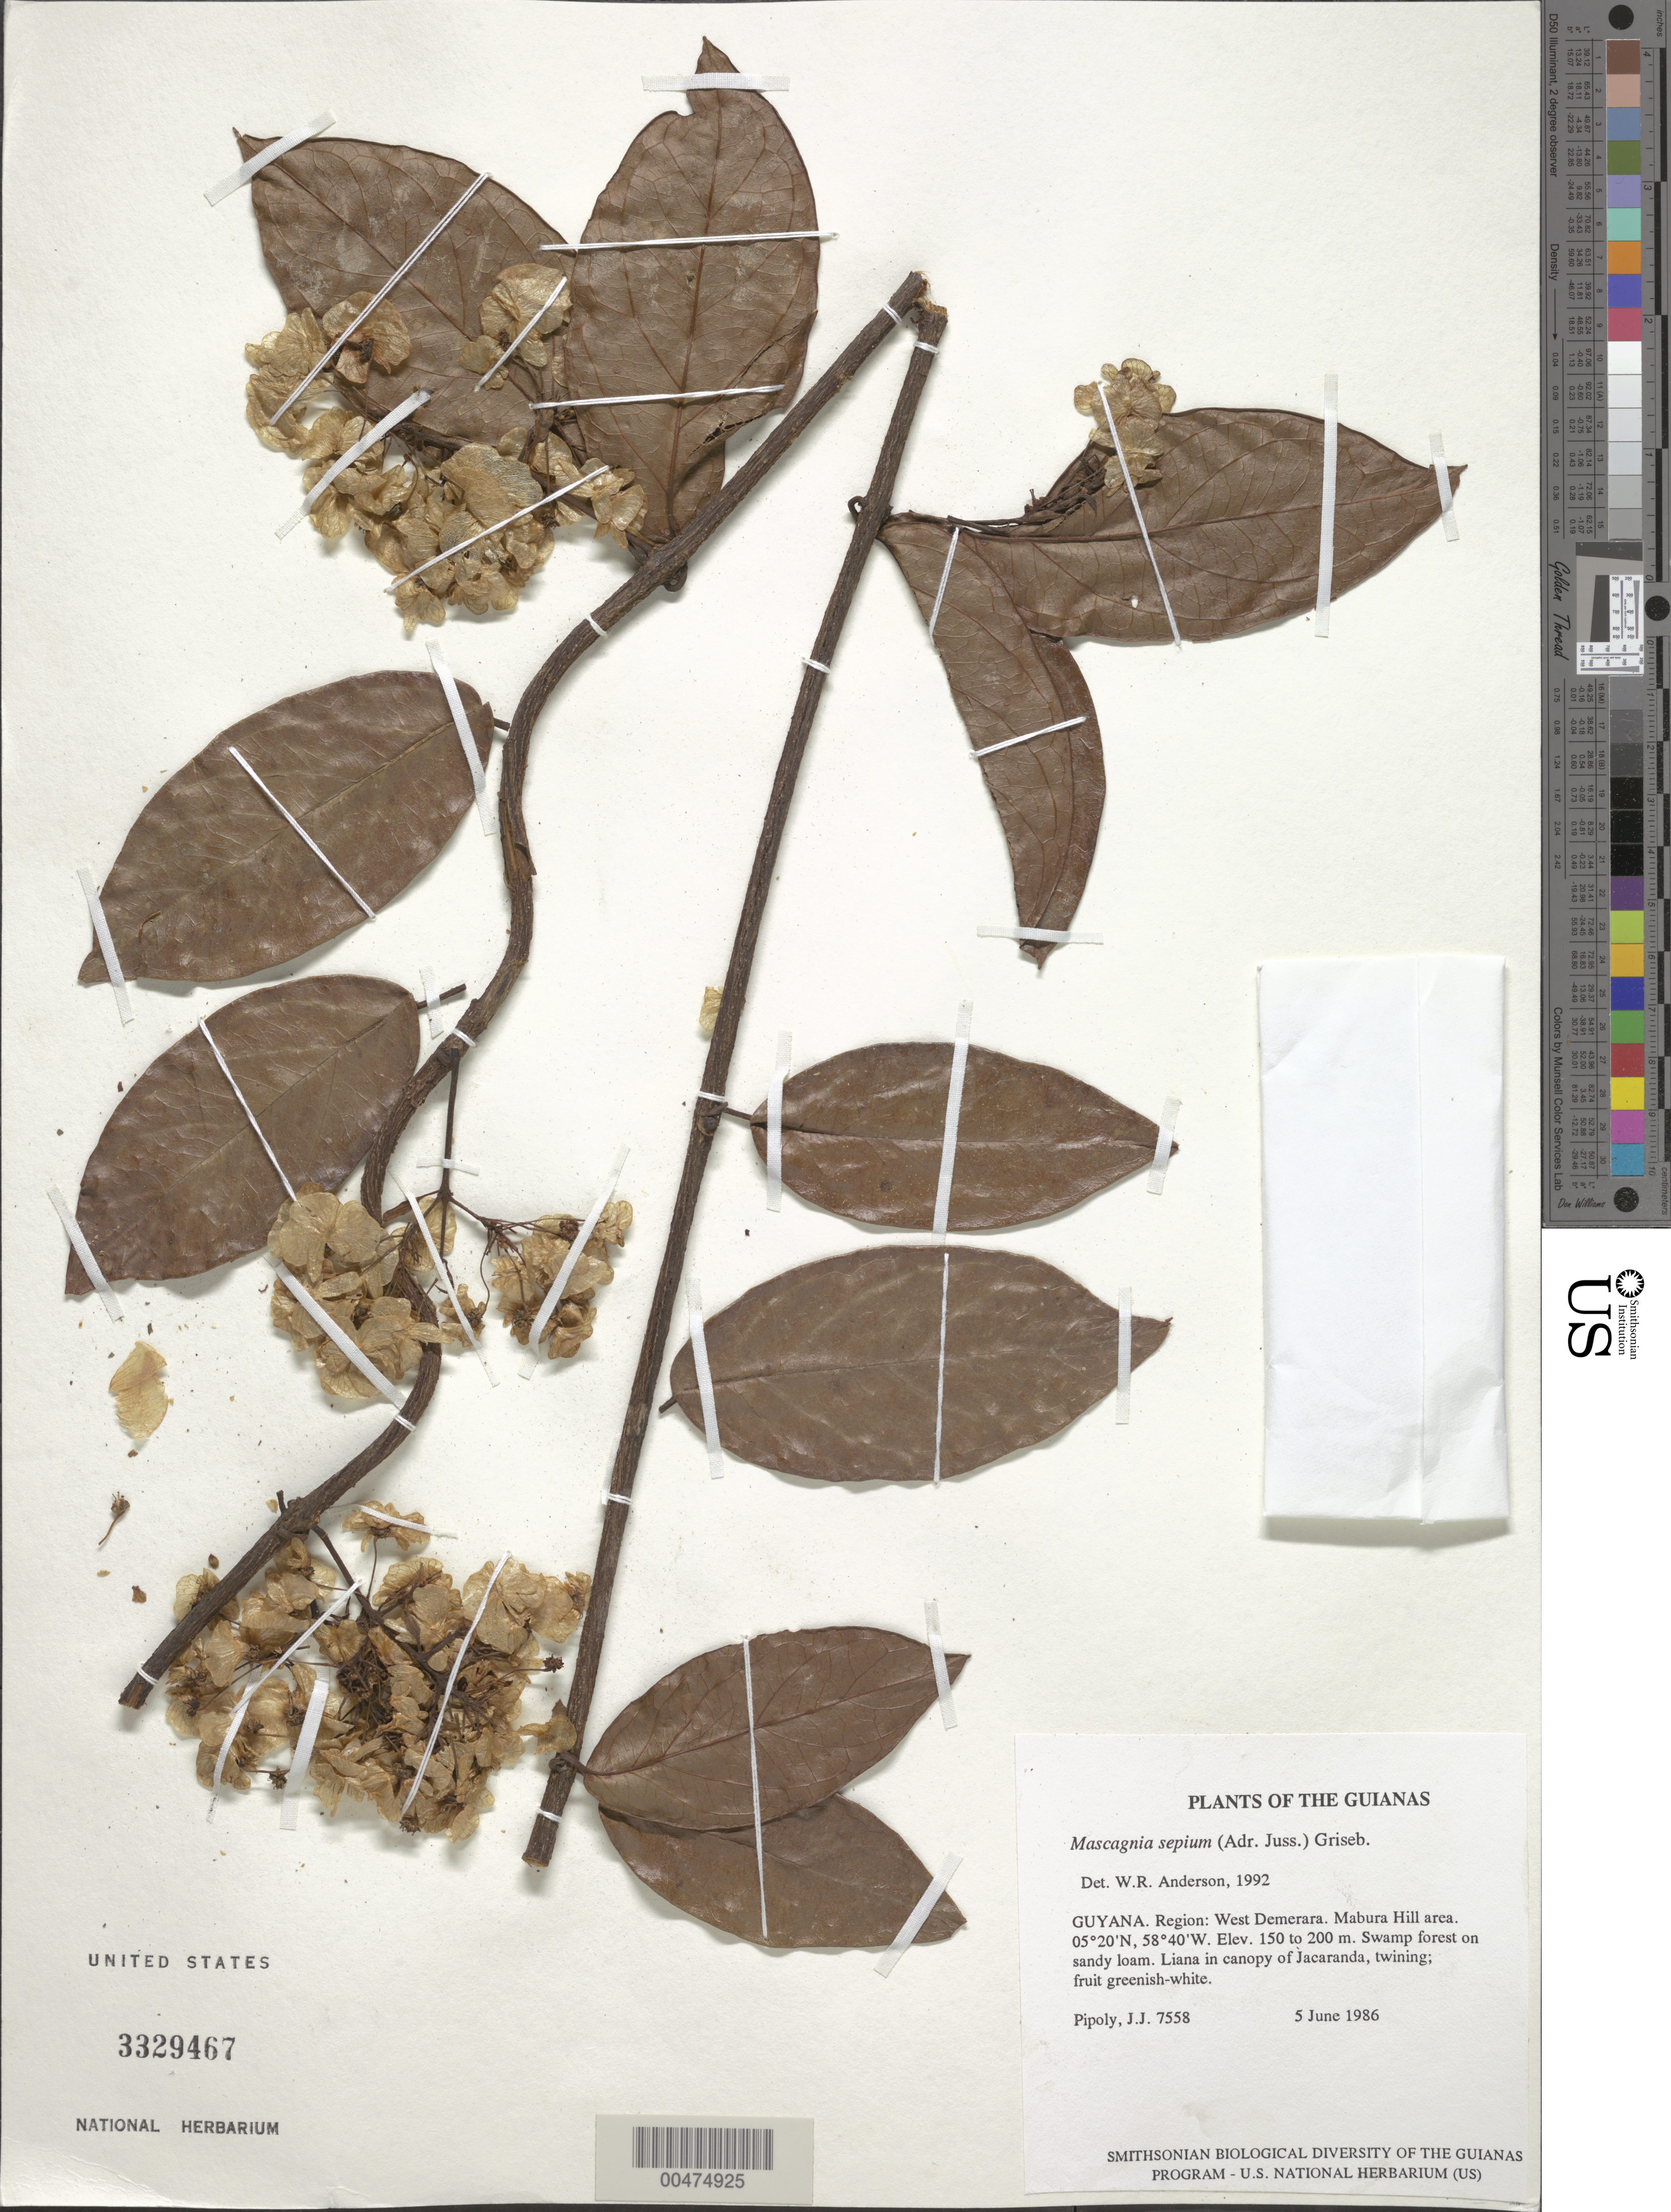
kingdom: Plantae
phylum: Tracheophyta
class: Magnoliopsida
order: Malpighiales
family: Malpighiaceae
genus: Mascagnia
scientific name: Mascagnia sepium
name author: (A. Juss.) Griseb.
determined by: Anderson, W. R., (MICH), University of Michigan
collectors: J. J. Pipoly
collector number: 7558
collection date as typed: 5 June 1986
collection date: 1986-06-05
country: Guyana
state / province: U. Demerara-Berbice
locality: Mabura Hill area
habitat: Swamp forest on sandy loam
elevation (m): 150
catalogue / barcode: US 3329467